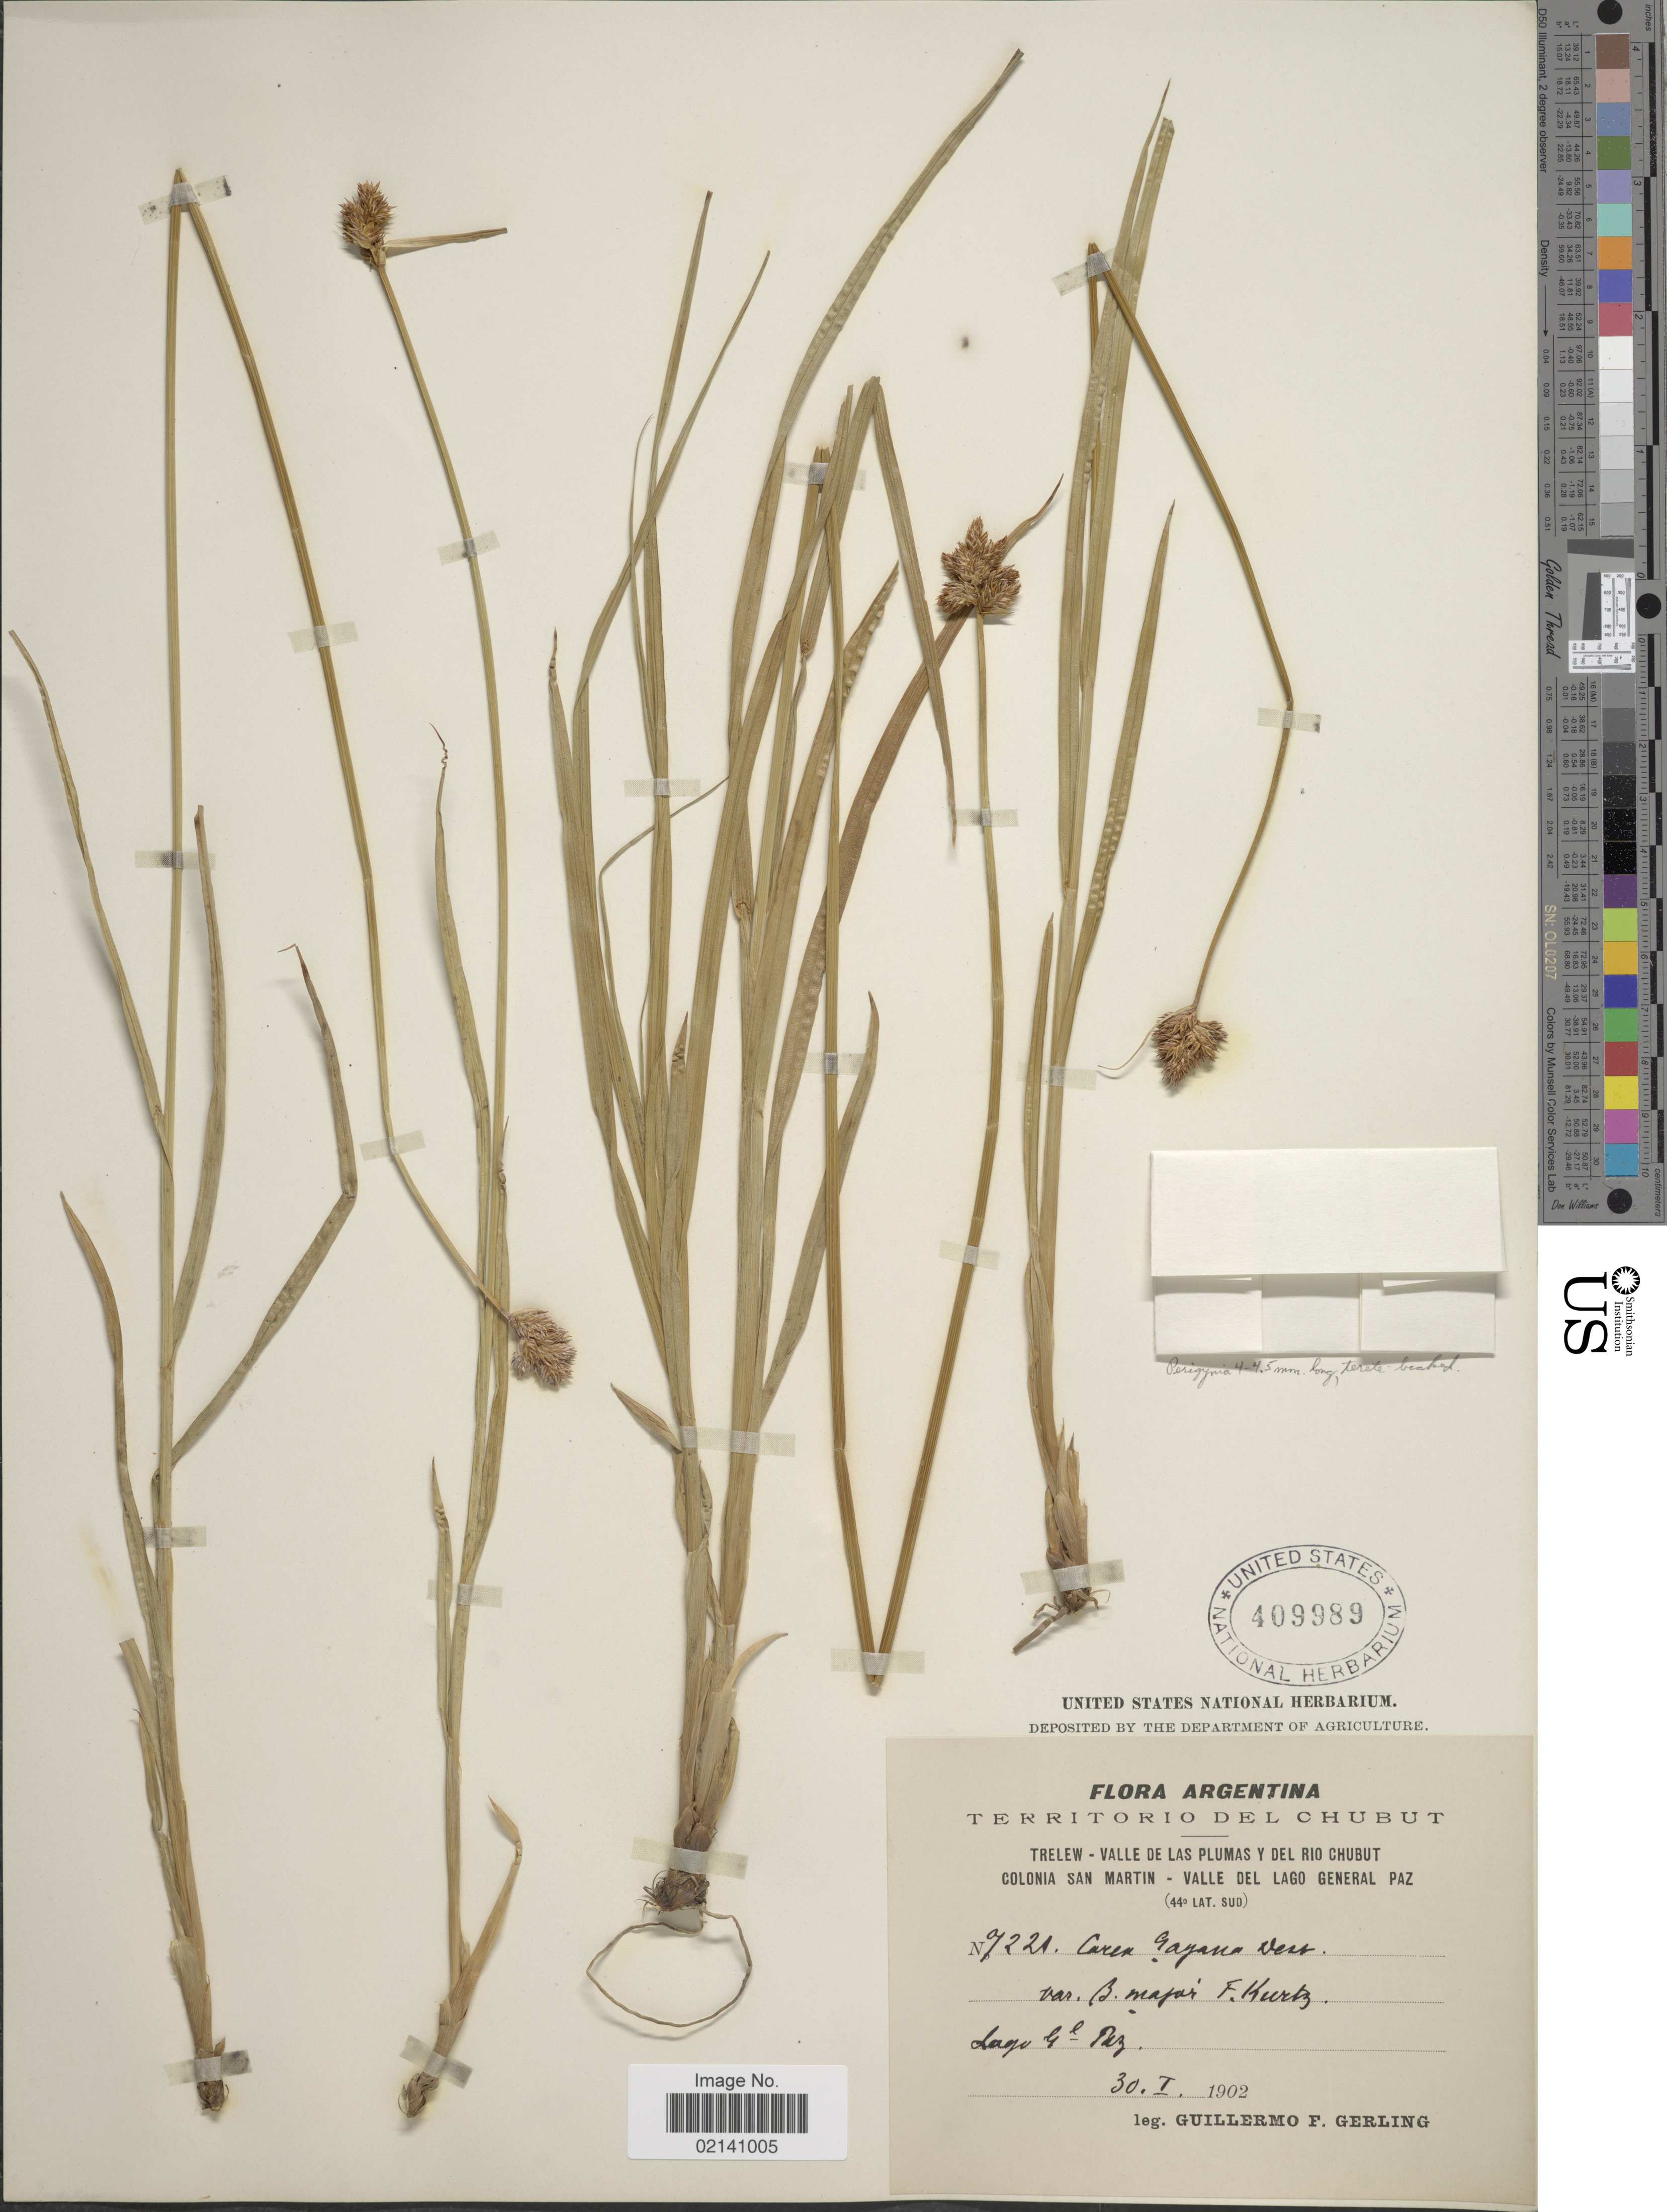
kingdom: Plantae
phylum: Tracheophyta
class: Liliopsida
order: Poales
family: Cyperaceae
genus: Carex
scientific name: Carex macloviana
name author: d'Urv.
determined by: Jimnéz-Mejias, Pedro, (UPOS), Universidad Pablo de Olavide (SPAIN)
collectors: G. Gerling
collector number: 7221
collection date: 1902-01-30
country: Argentina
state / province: Chubut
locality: Territorio del Chubut, Trelew, Valle de las Plumas y del Rio Chubut Colonia San Martin, Valle del Lago General Paz (44°. Sud), lago Gl. Paz.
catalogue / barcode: US 409989